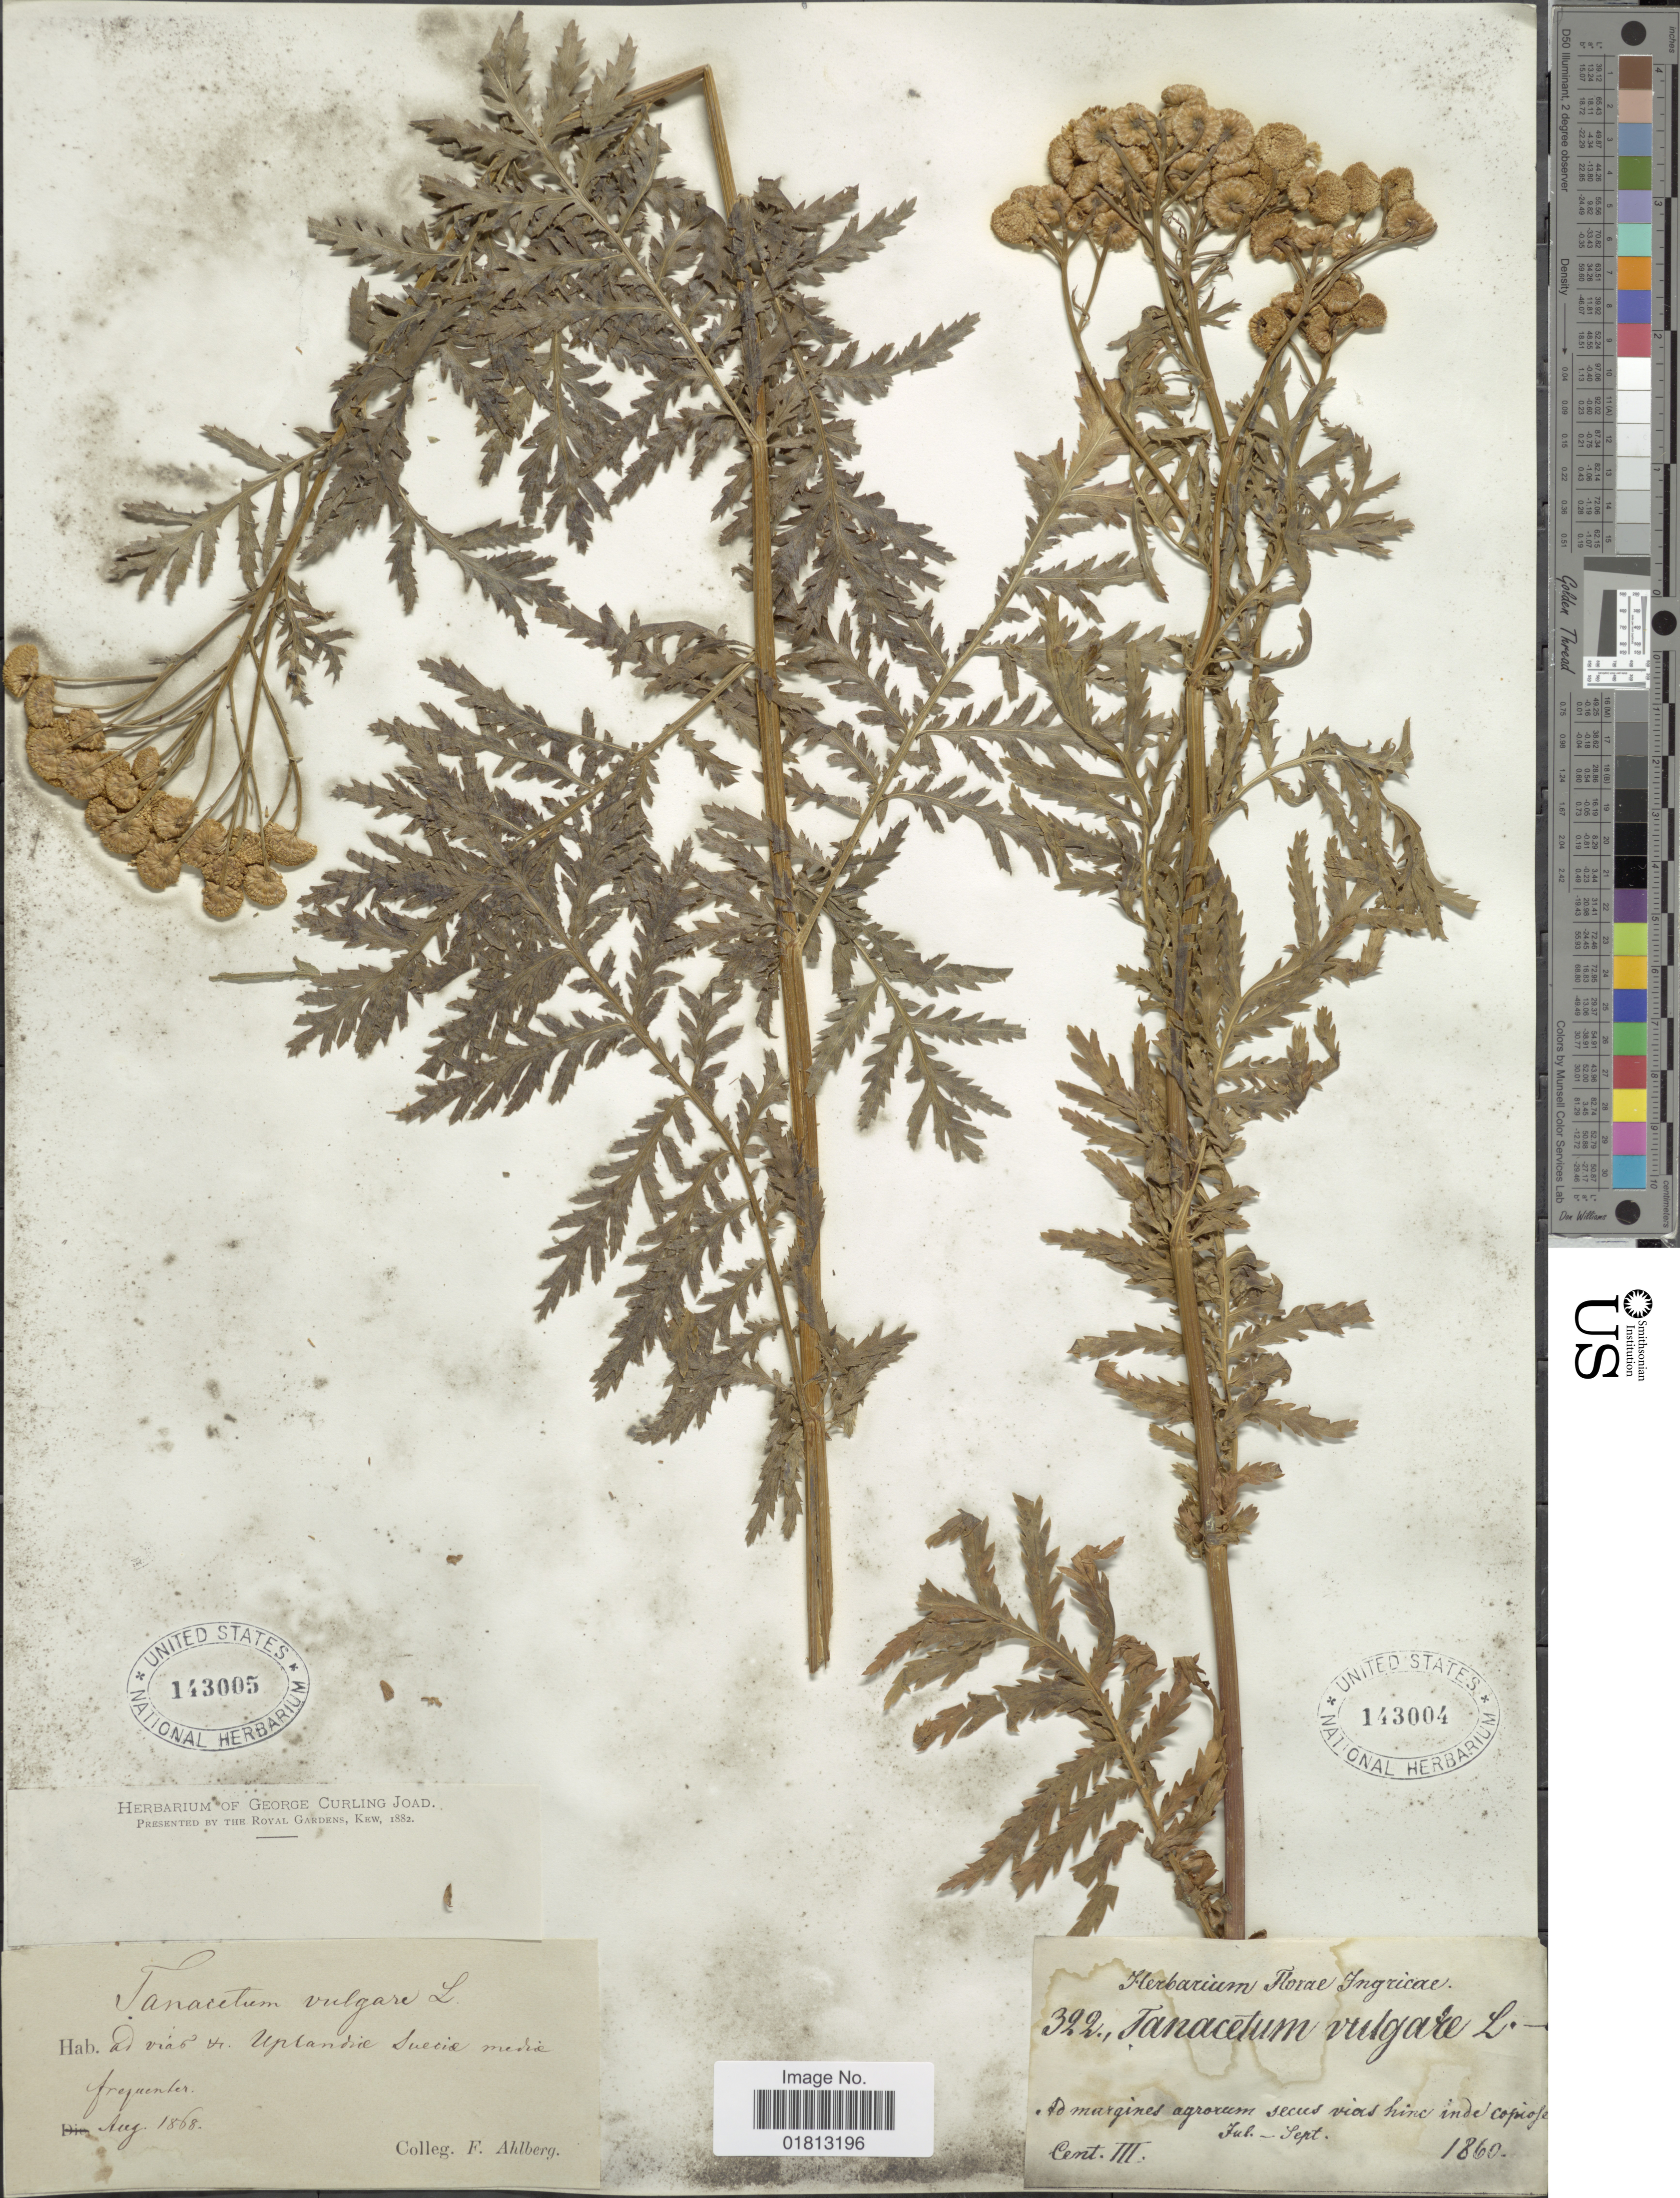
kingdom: Plantae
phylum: Tracheophyta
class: Magnoliopsida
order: Asterales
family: Asteraceae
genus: Tanacetum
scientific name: Tanacetum vulgare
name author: L.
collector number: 322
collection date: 1860-07/1860-09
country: Russian Federation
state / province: Leningrad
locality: Ad margines agrorum secus vias hinc inde copiose. Florae Ingricae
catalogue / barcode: US 143004-2